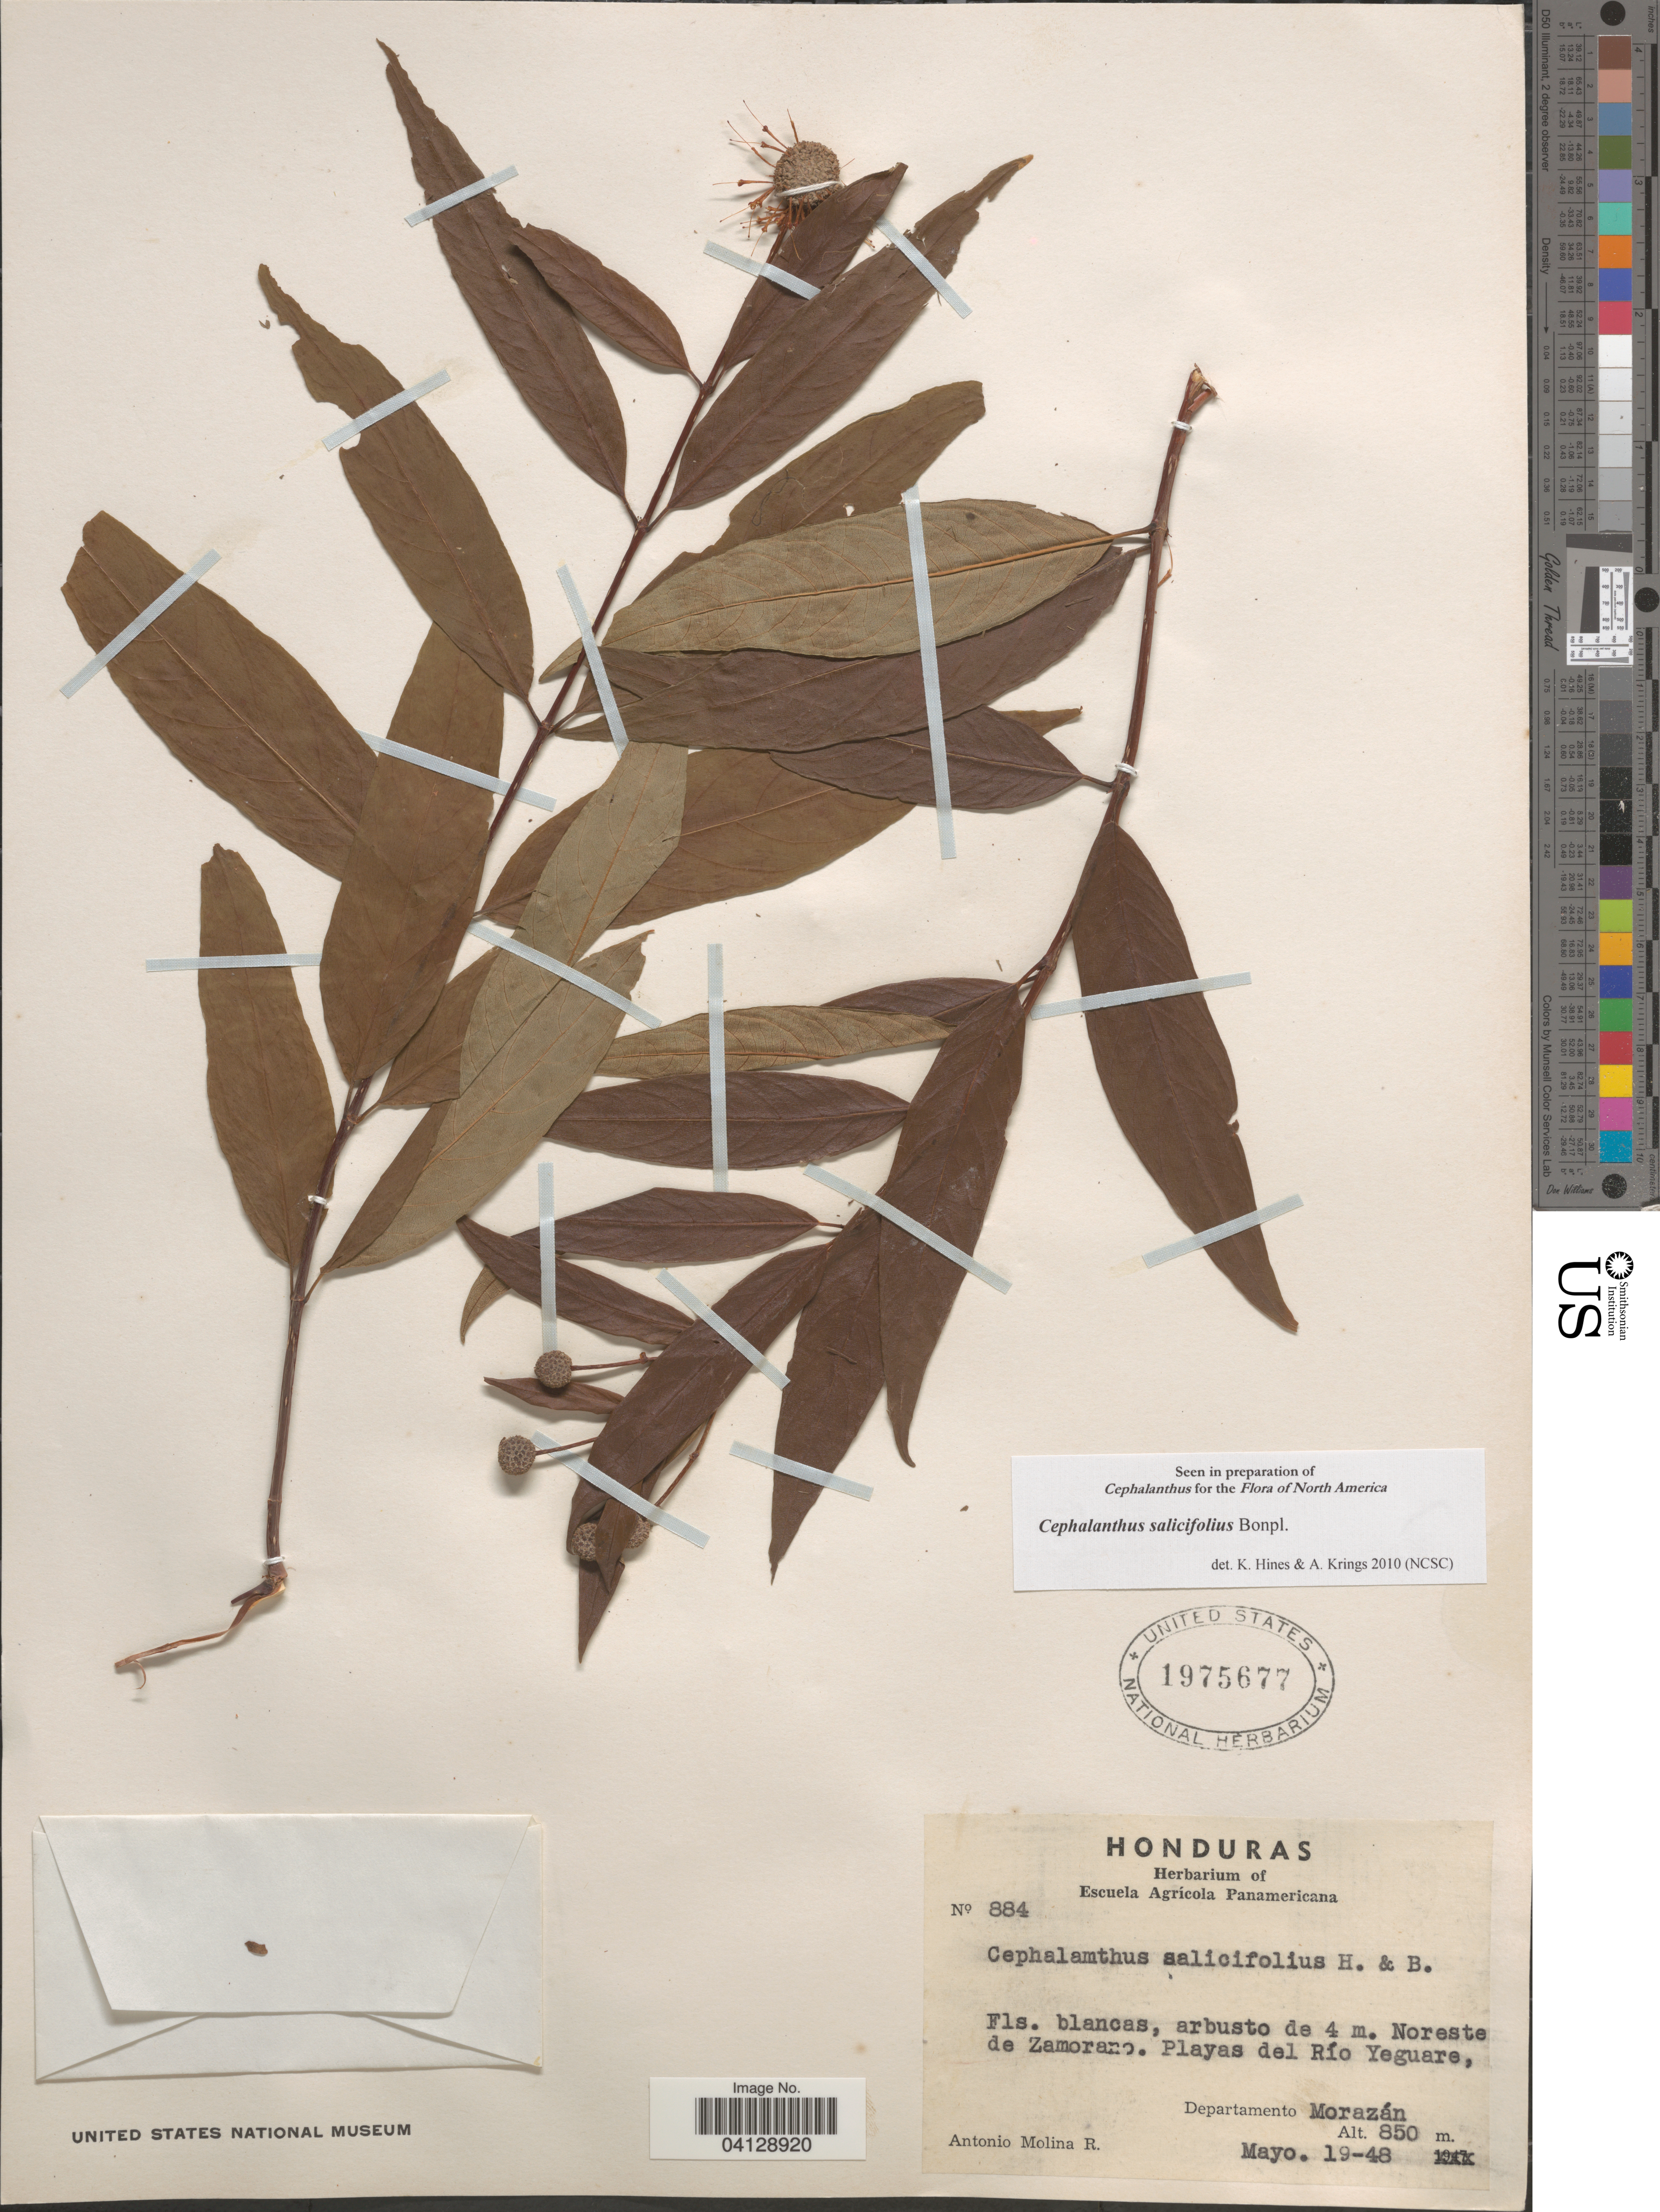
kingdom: Plantae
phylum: Tracheophyta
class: Magnoliopsida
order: Gentianales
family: Rubiaceae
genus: Cephalanthus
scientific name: Cephalanthus salicifolius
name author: Bonpl.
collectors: A. Molina R.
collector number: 884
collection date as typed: Transcribed d/m/y: 19/5/48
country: Honduras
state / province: Fco. Morazán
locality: Noreste de Zamorano. Playas del Río Yeguare, Departamento Morazán.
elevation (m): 850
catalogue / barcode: US 1975677